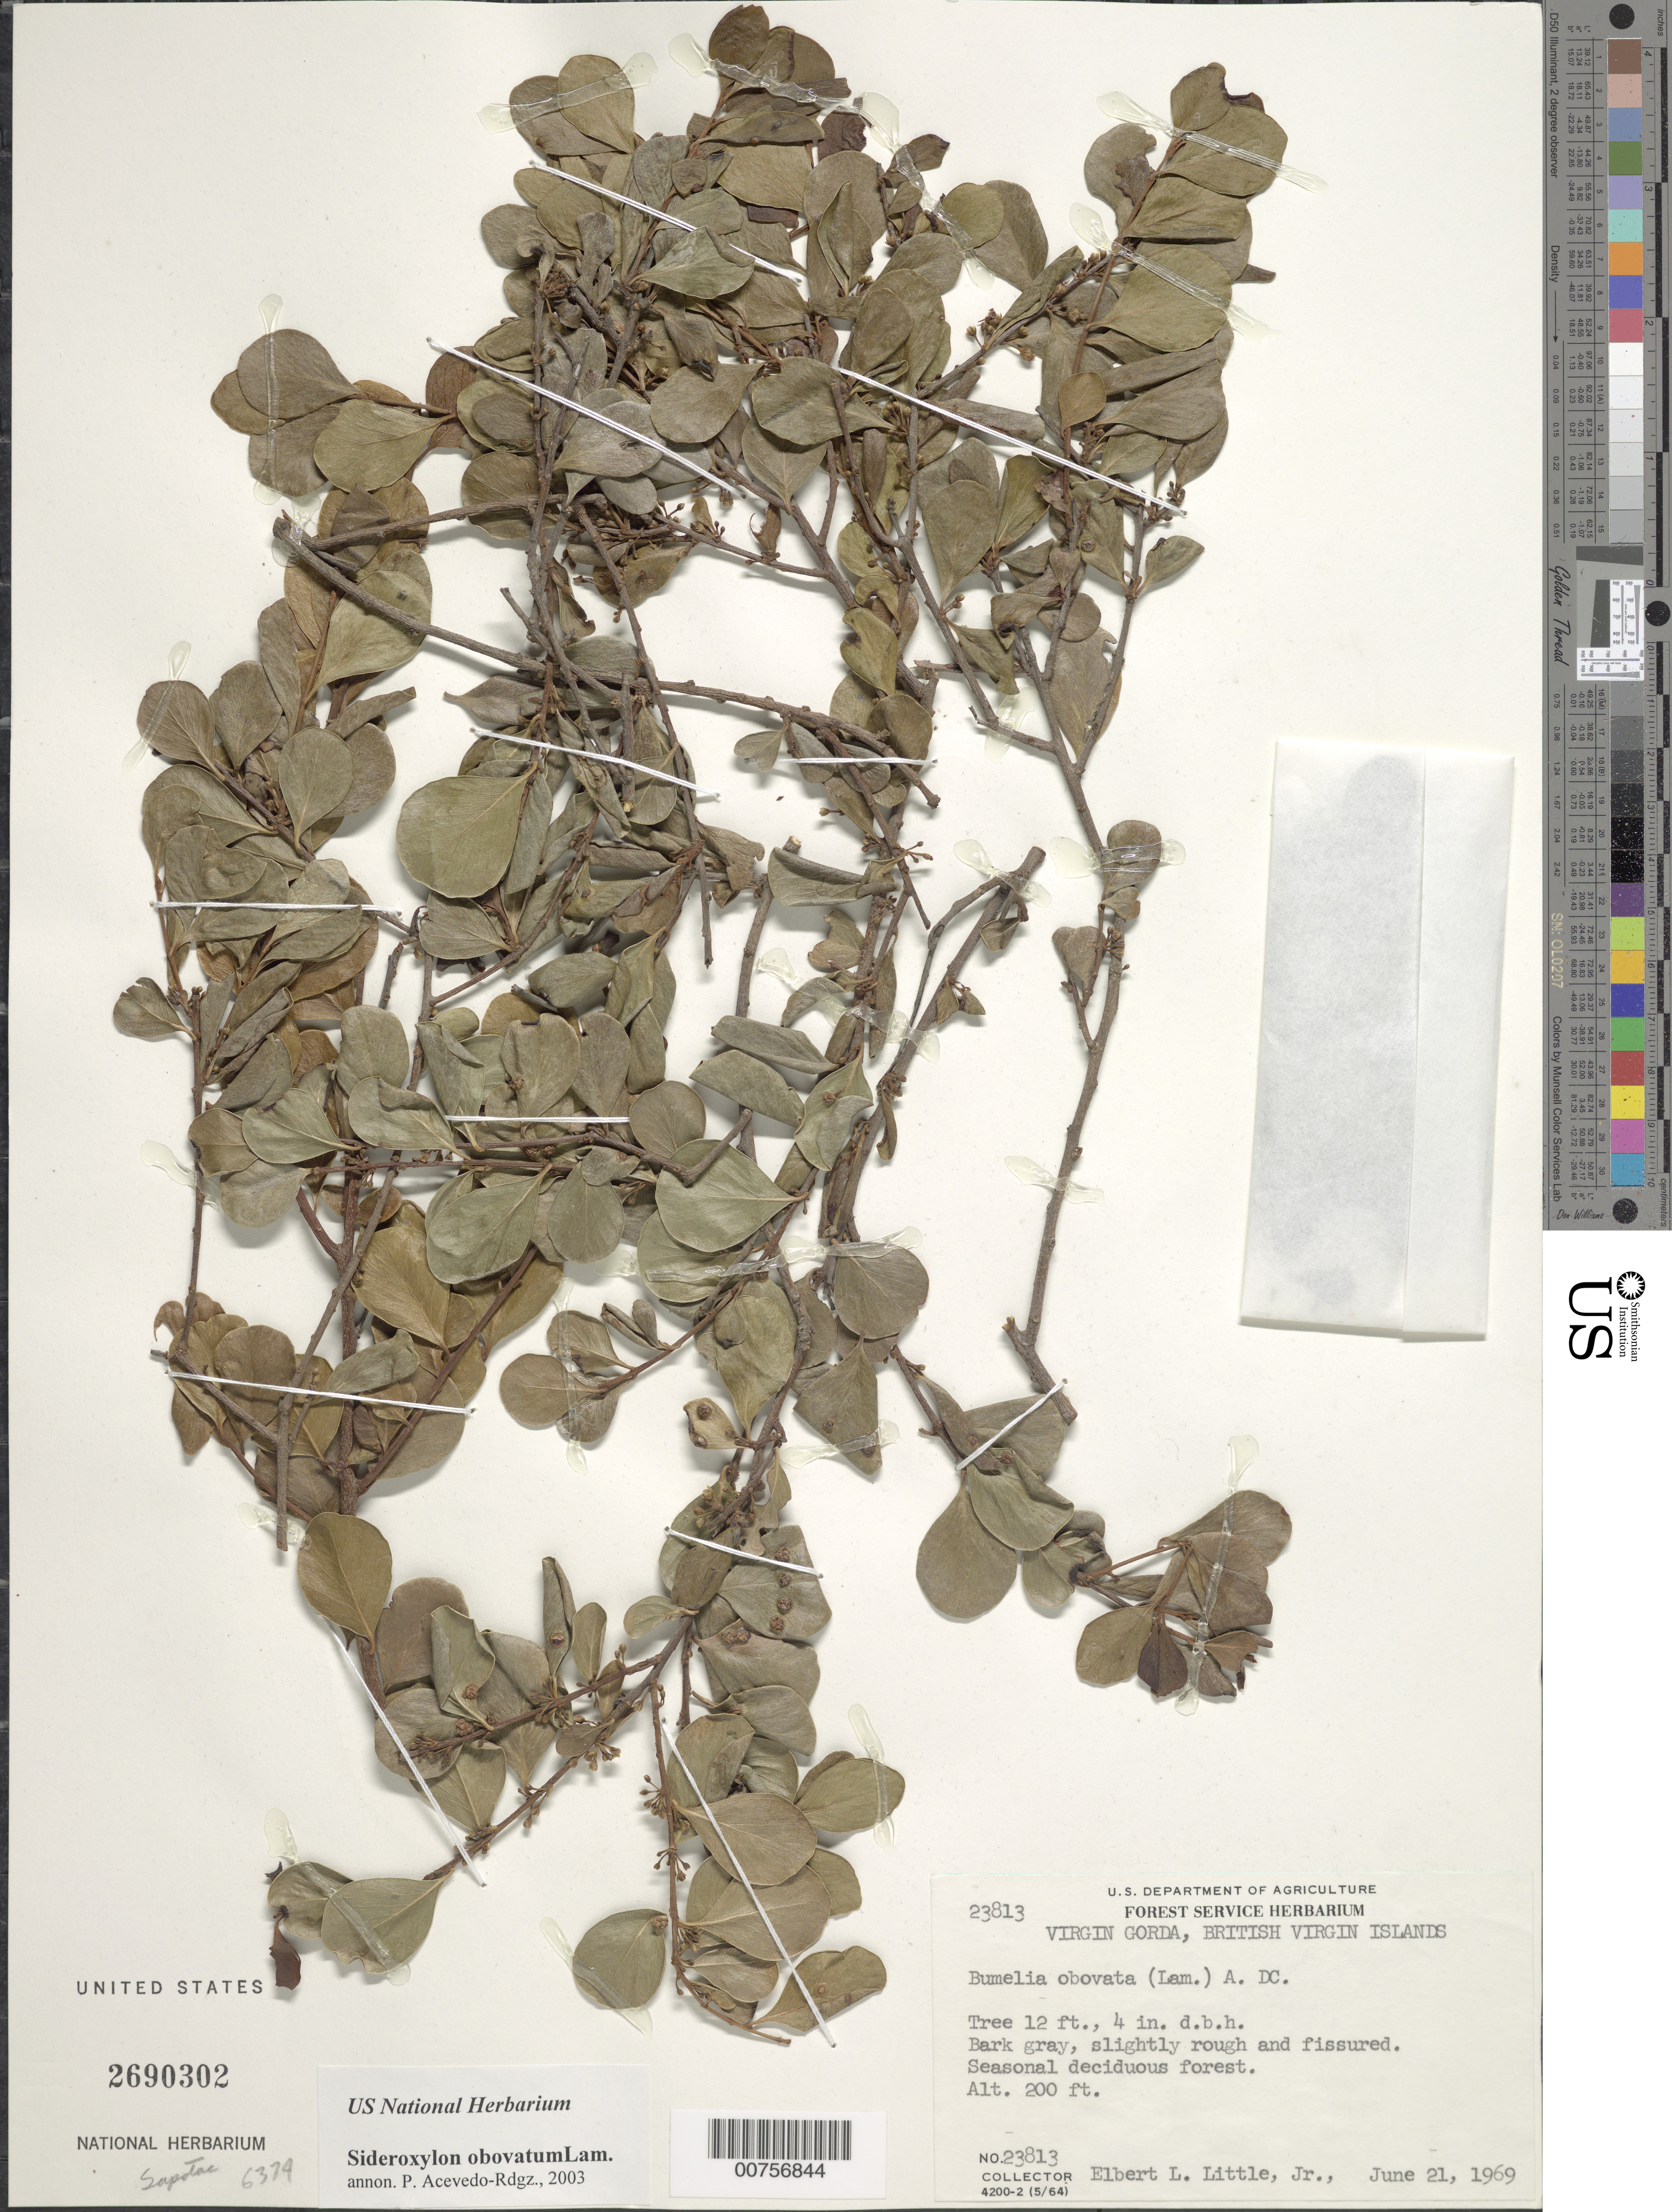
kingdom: Plantae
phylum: Tracheophyta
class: Magnoliopsida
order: Ericales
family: Sapotaceae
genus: Sideroxylon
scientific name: Sideroxylon obovatum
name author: Lam.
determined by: Acevedo-Rodríguez, P., (BOT), Smithsonian Institution - National Museum of Natural History (UNITED STATES)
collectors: E. L. Little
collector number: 23813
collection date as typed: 21 Jun 1969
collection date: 1969-06-21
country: British Virgin Islands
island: Virgin Gorda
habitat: Seasonal deciduous forest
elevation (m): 61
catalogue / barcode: US 2690302